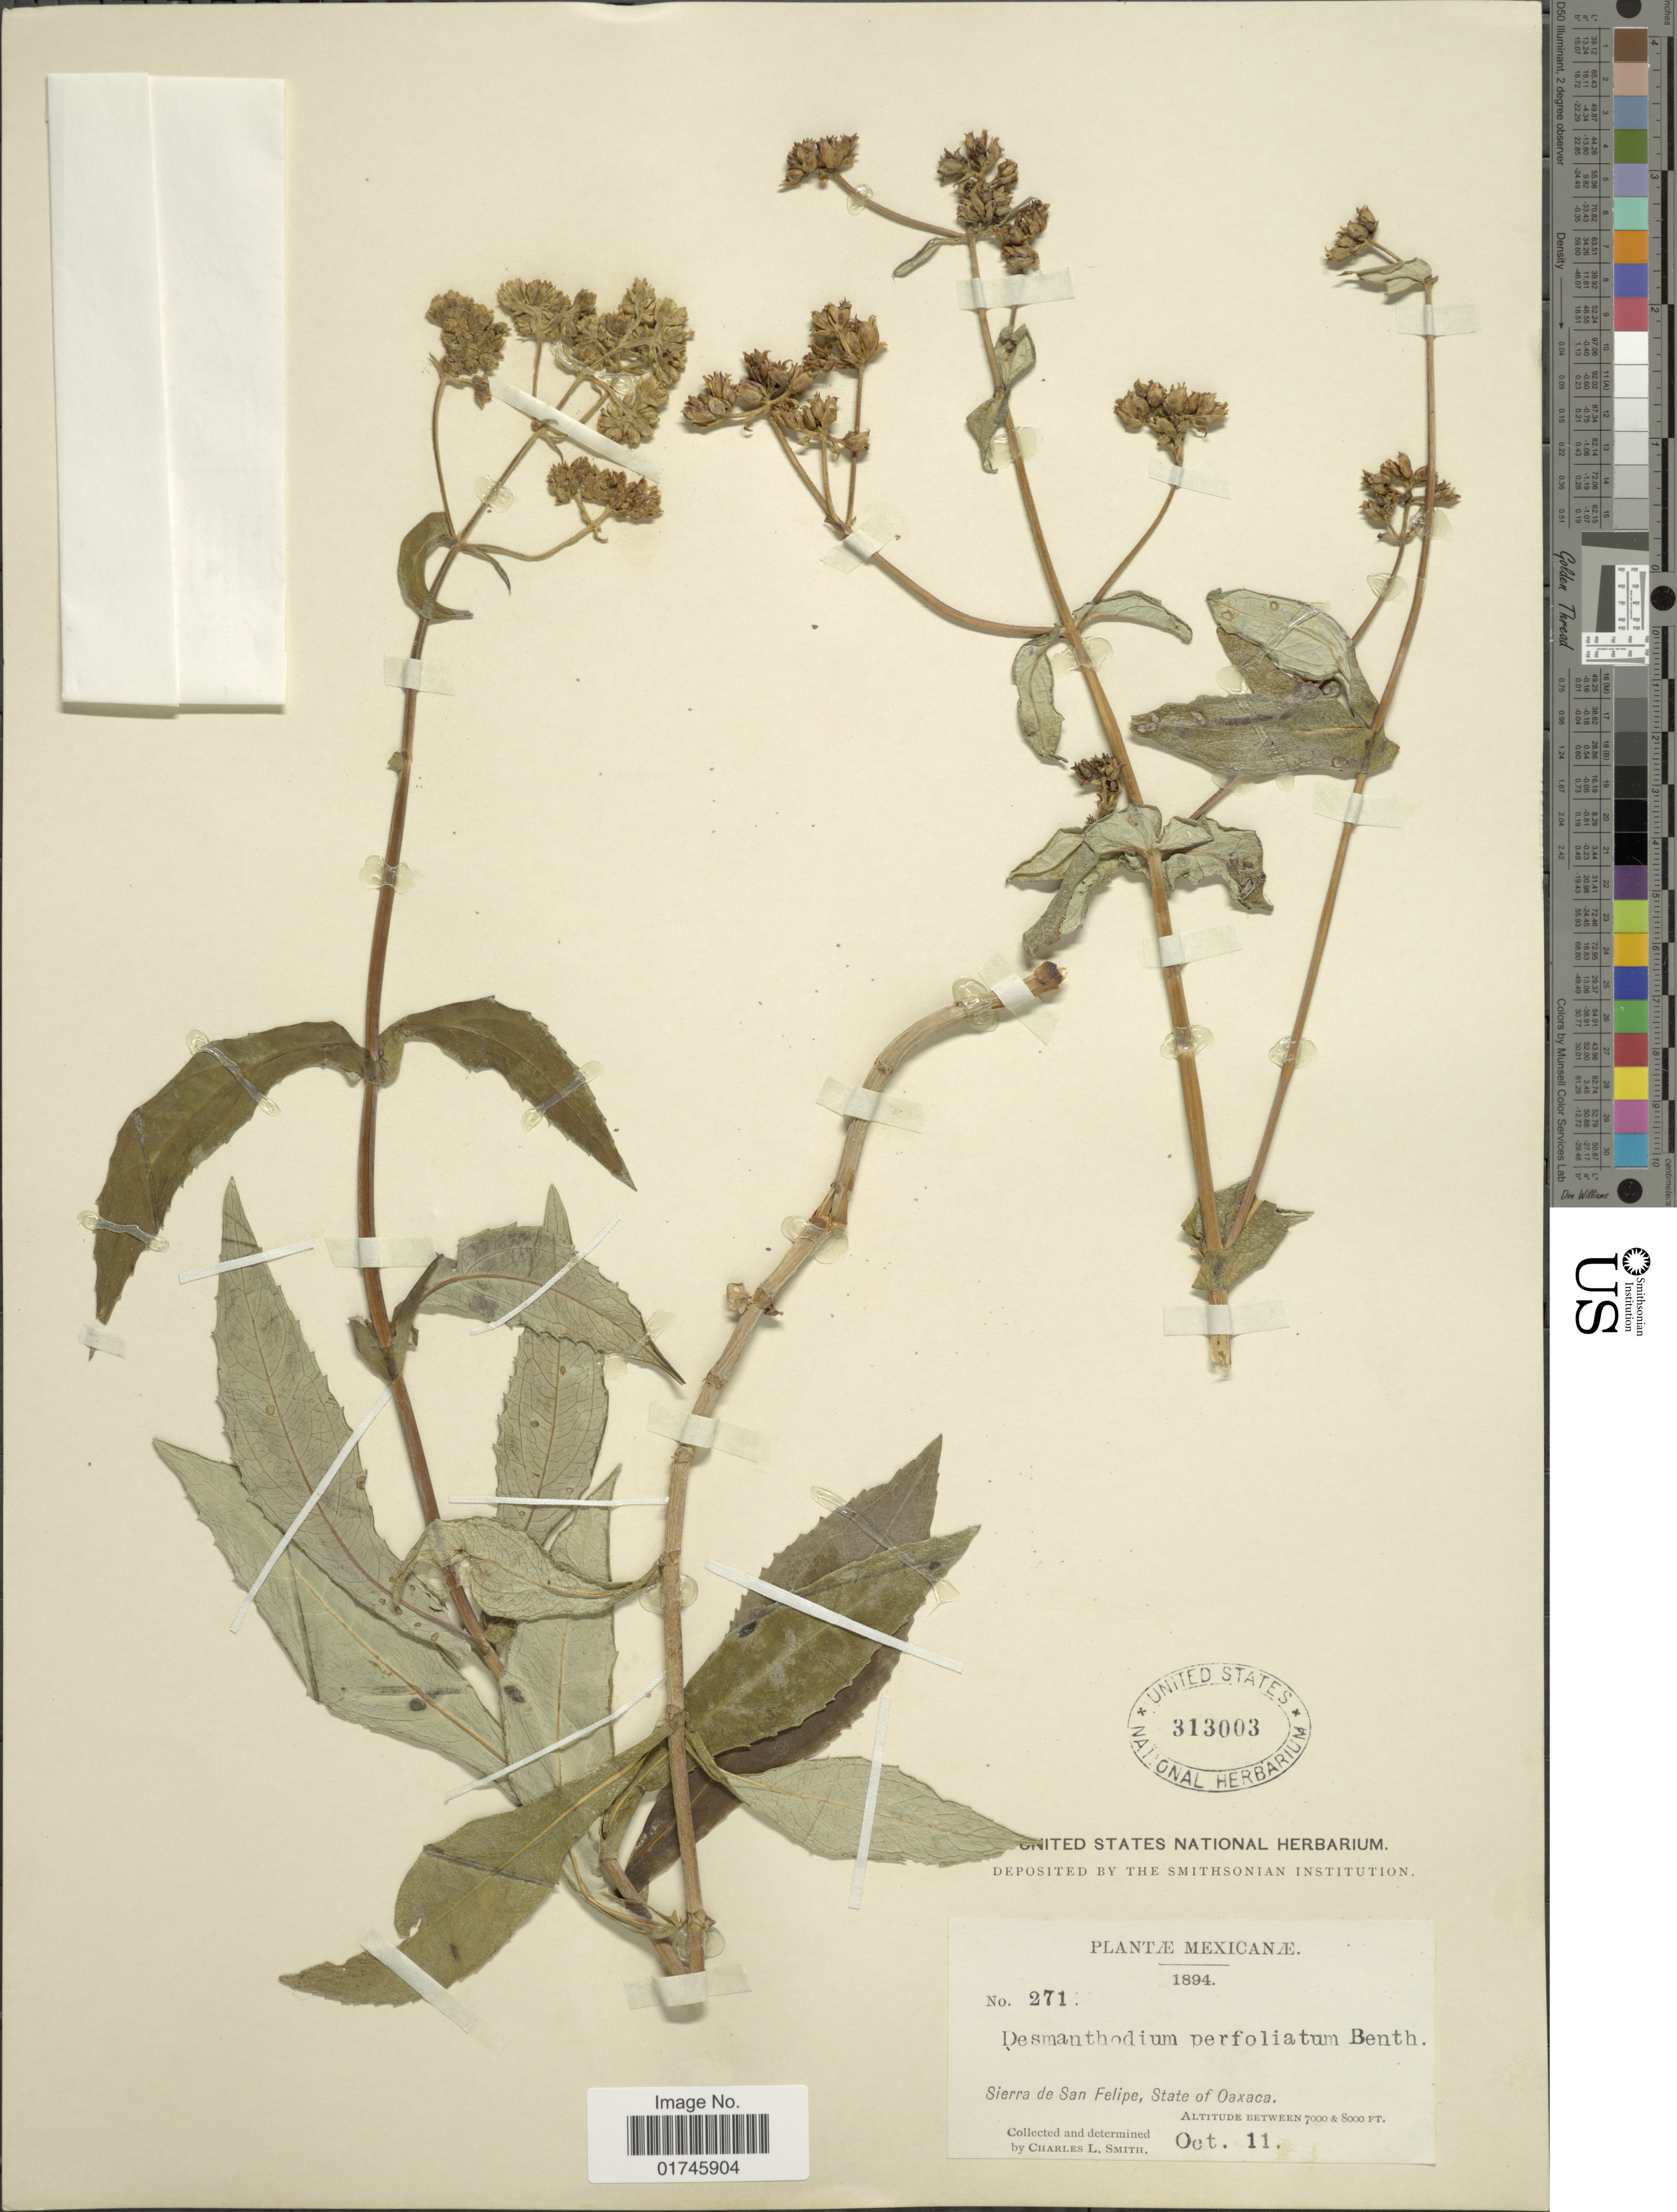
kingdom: Plantae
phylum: Tracheophyta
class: Magnoliopsida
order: Asterales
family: Asteraceae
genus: Desmanthodium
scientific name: Desmanthodium perfoliatum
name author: Benth.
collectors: C. L. Smith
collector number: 271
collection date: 1894-10-11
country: Mexico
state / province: Oaxaca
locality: Sierra de San Felipe, State of Oaxaca.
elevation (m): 2134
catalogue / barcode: US 313003